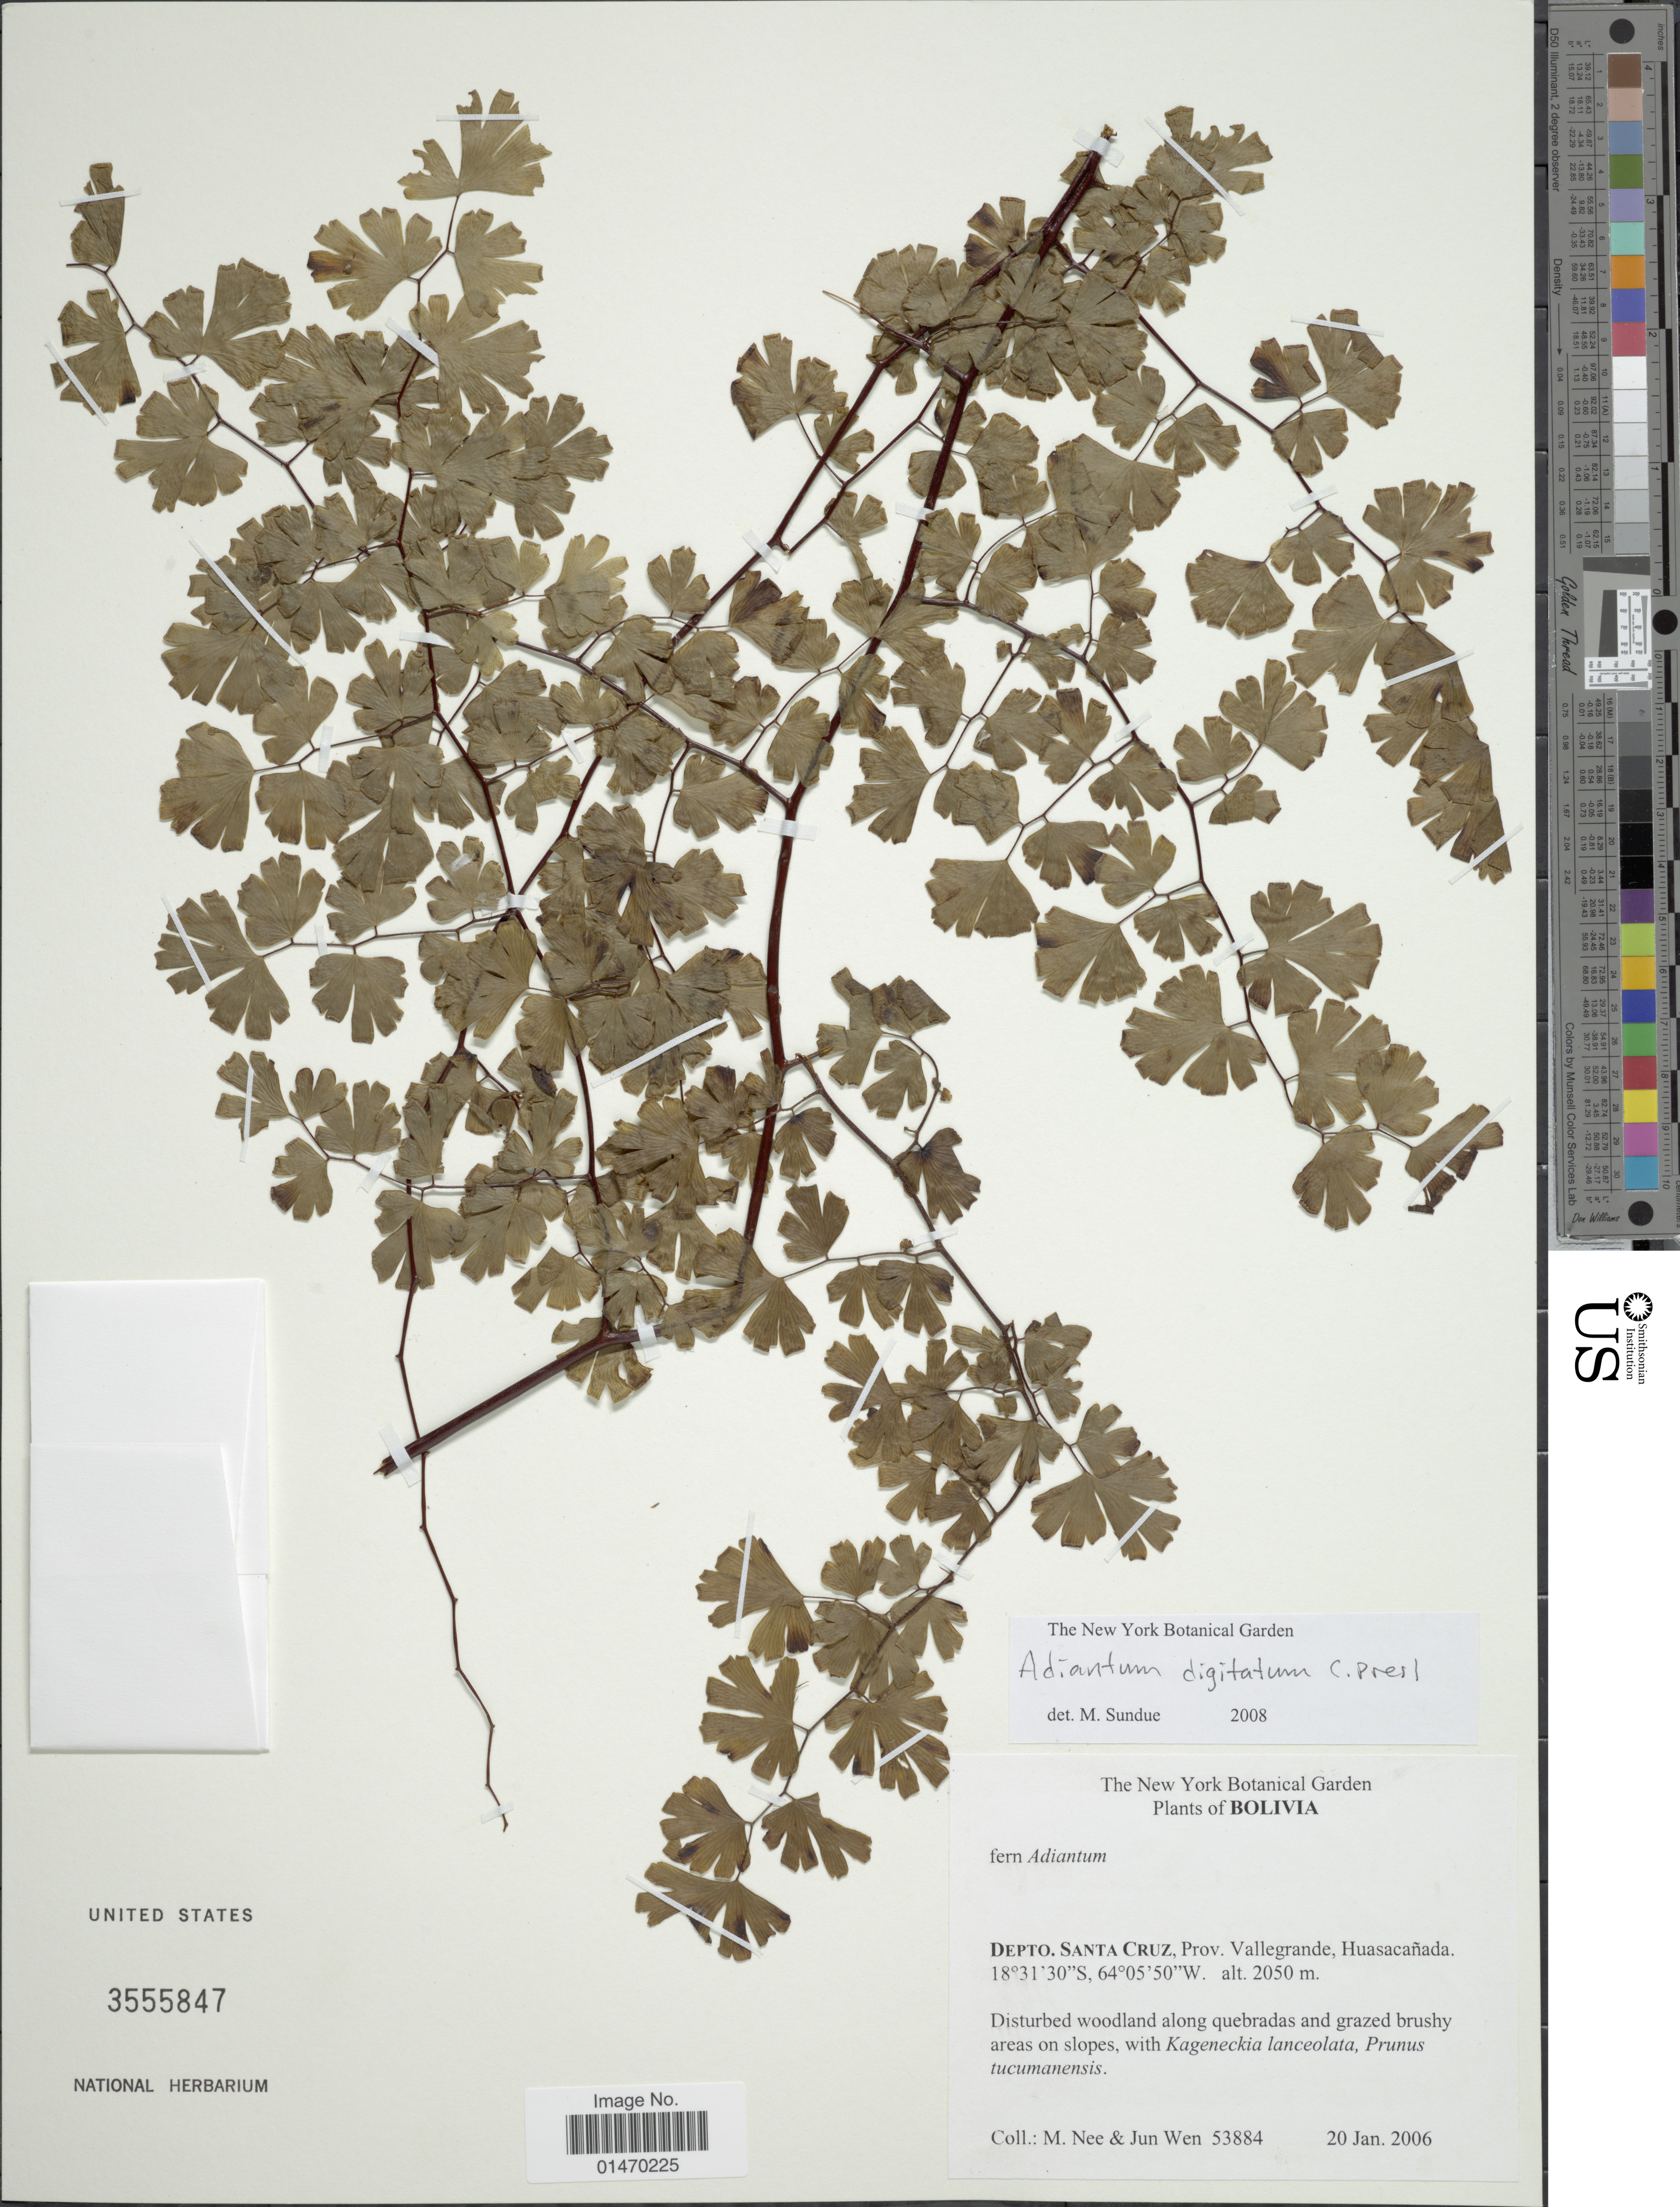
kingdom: Plantae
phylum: Tracheophyta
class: Polypodiopsida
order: Polypodiales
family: Pteridaceae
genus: Adiantum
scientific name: Adiantum digitatum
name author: Hook.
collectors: M. Nee & J. Wen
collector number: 53884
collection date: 2006-01-20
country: Bolivia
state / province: Santa Cruz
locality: Prov. Vallegrande, Huasacanada.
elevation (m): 2050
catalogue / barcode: US 3555847